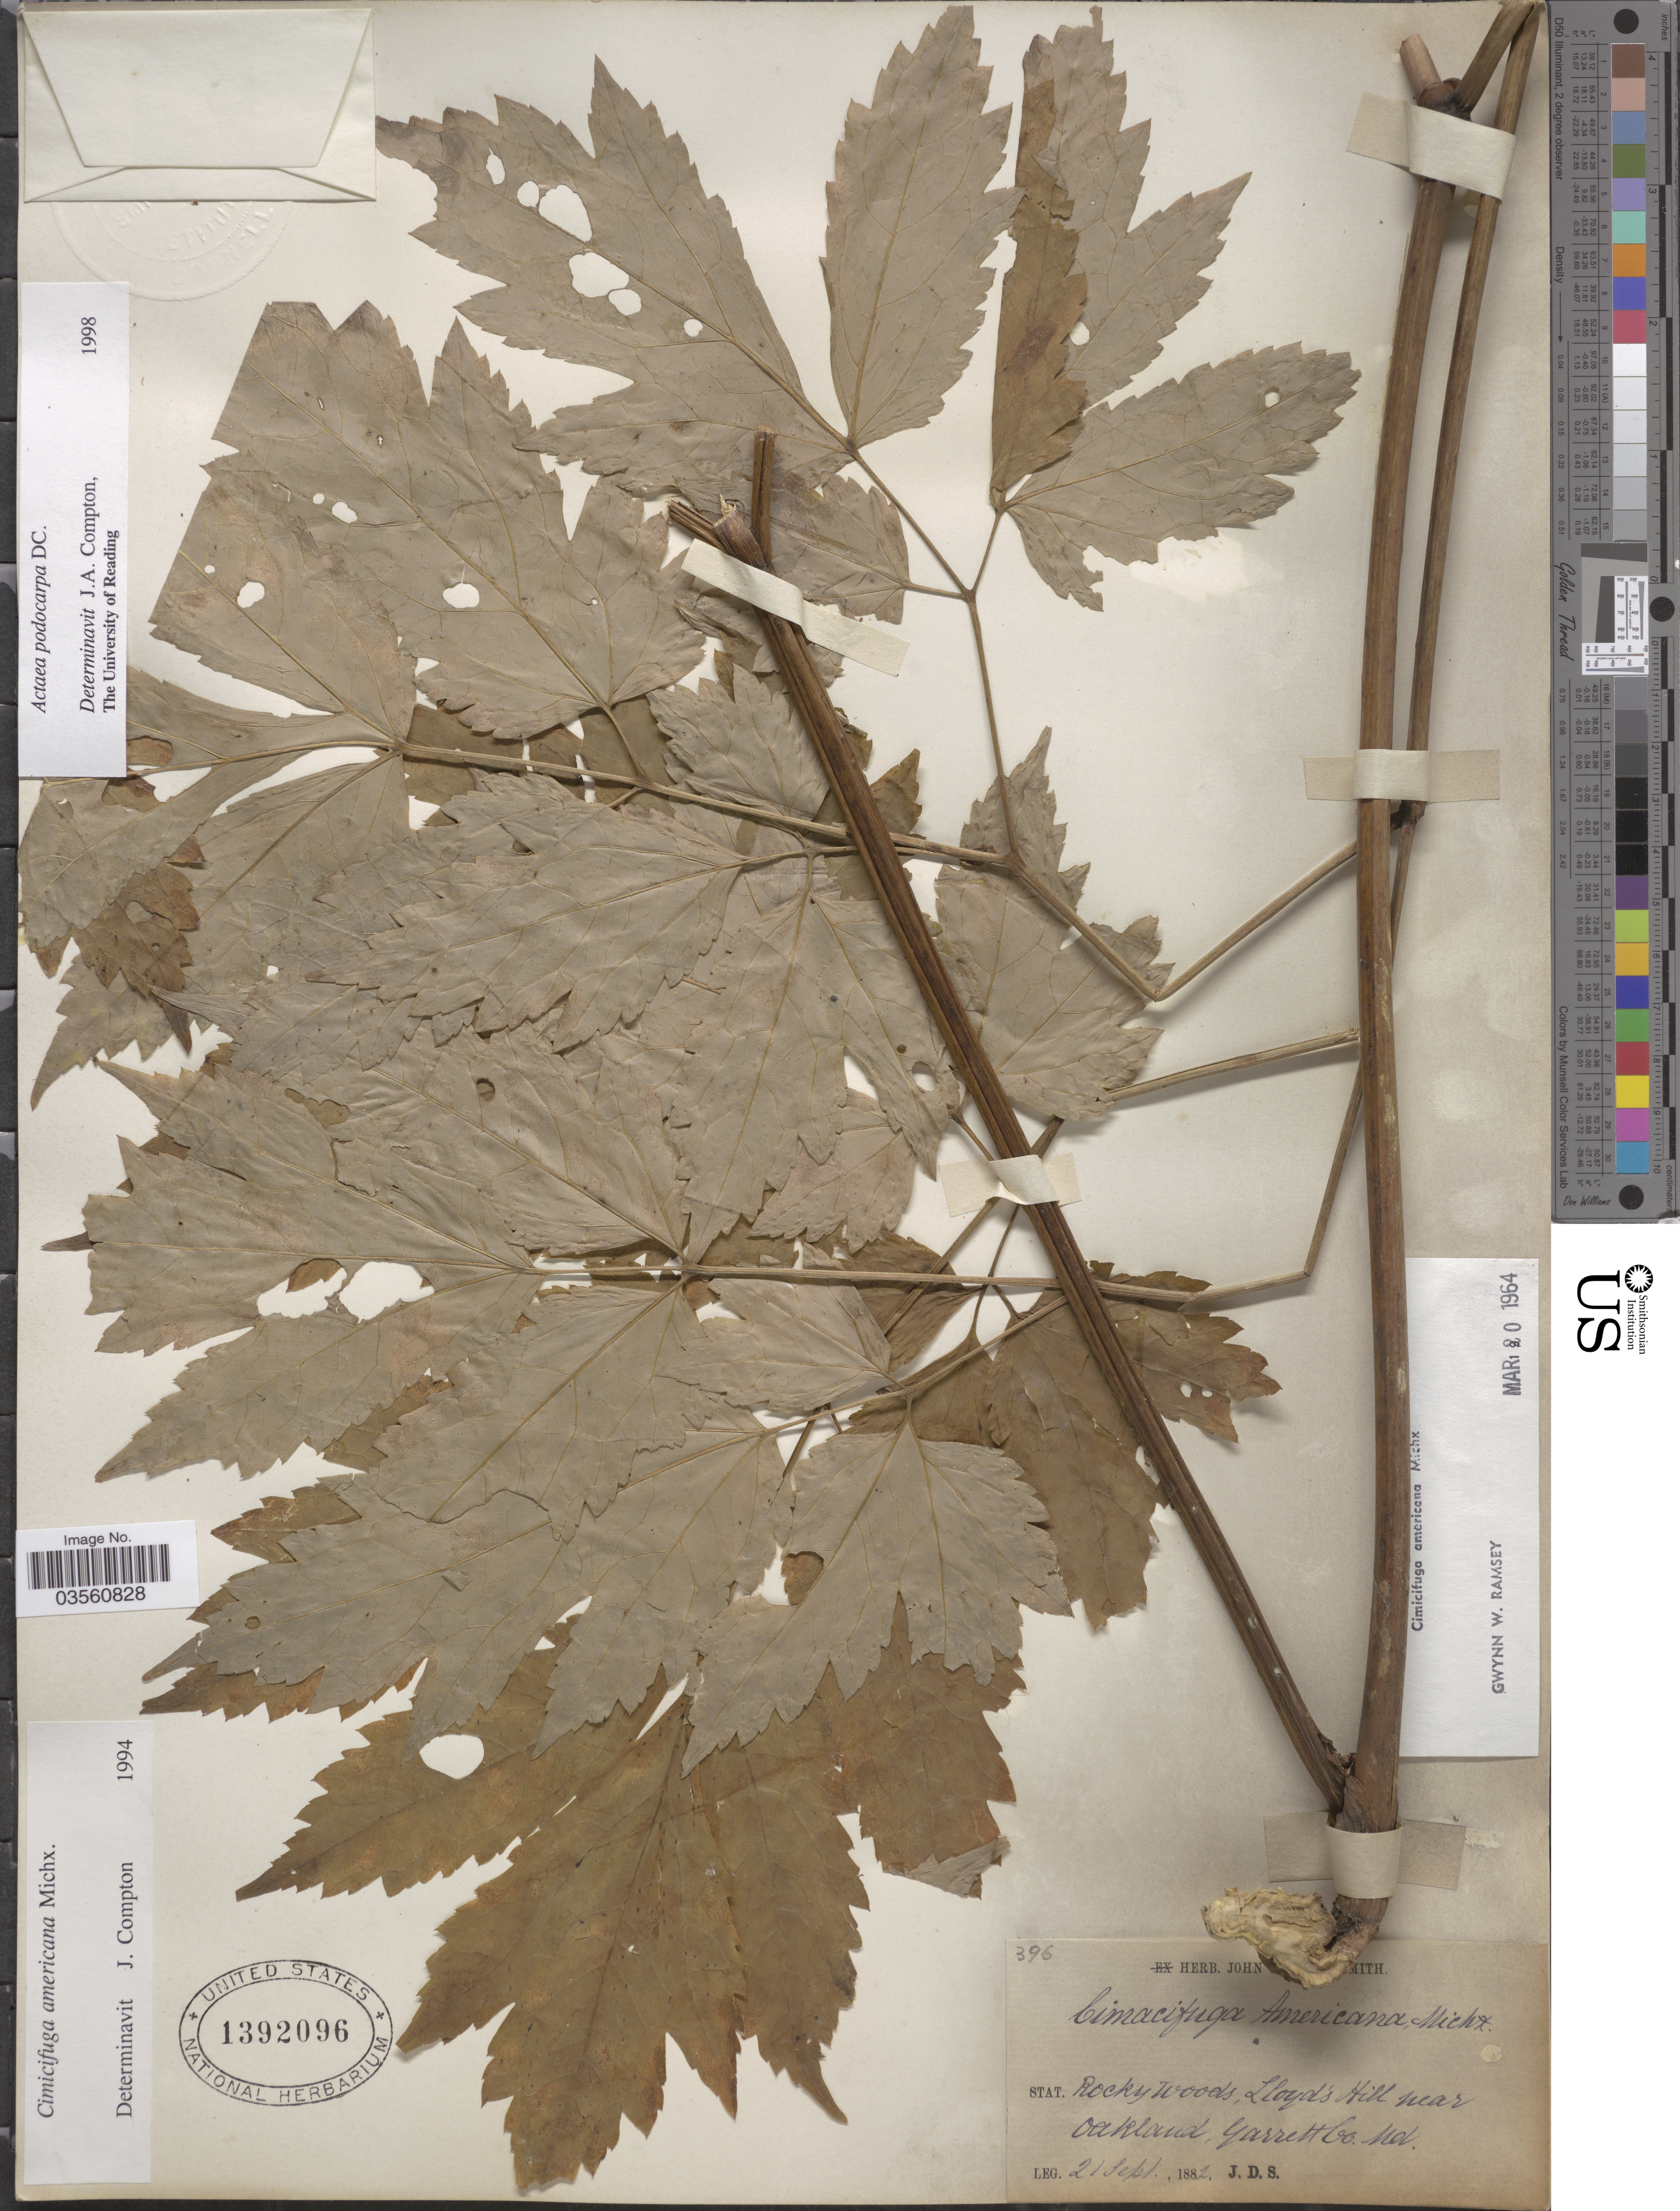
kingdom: Plantae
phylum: Tracheophyta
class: Magnoliopsida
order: Ranunculales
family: Ranunculaceae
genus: Actaea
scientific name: Actaea podocarpa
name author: DC.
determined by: Compton, J. A.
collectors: J. Donnell Smith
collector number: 396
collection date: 1882-09-21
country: United States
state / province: Maryland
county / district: Garrett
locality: Stat. Lloyd's Hill near Oakland, Garrett Co.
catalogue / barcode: US 1392096